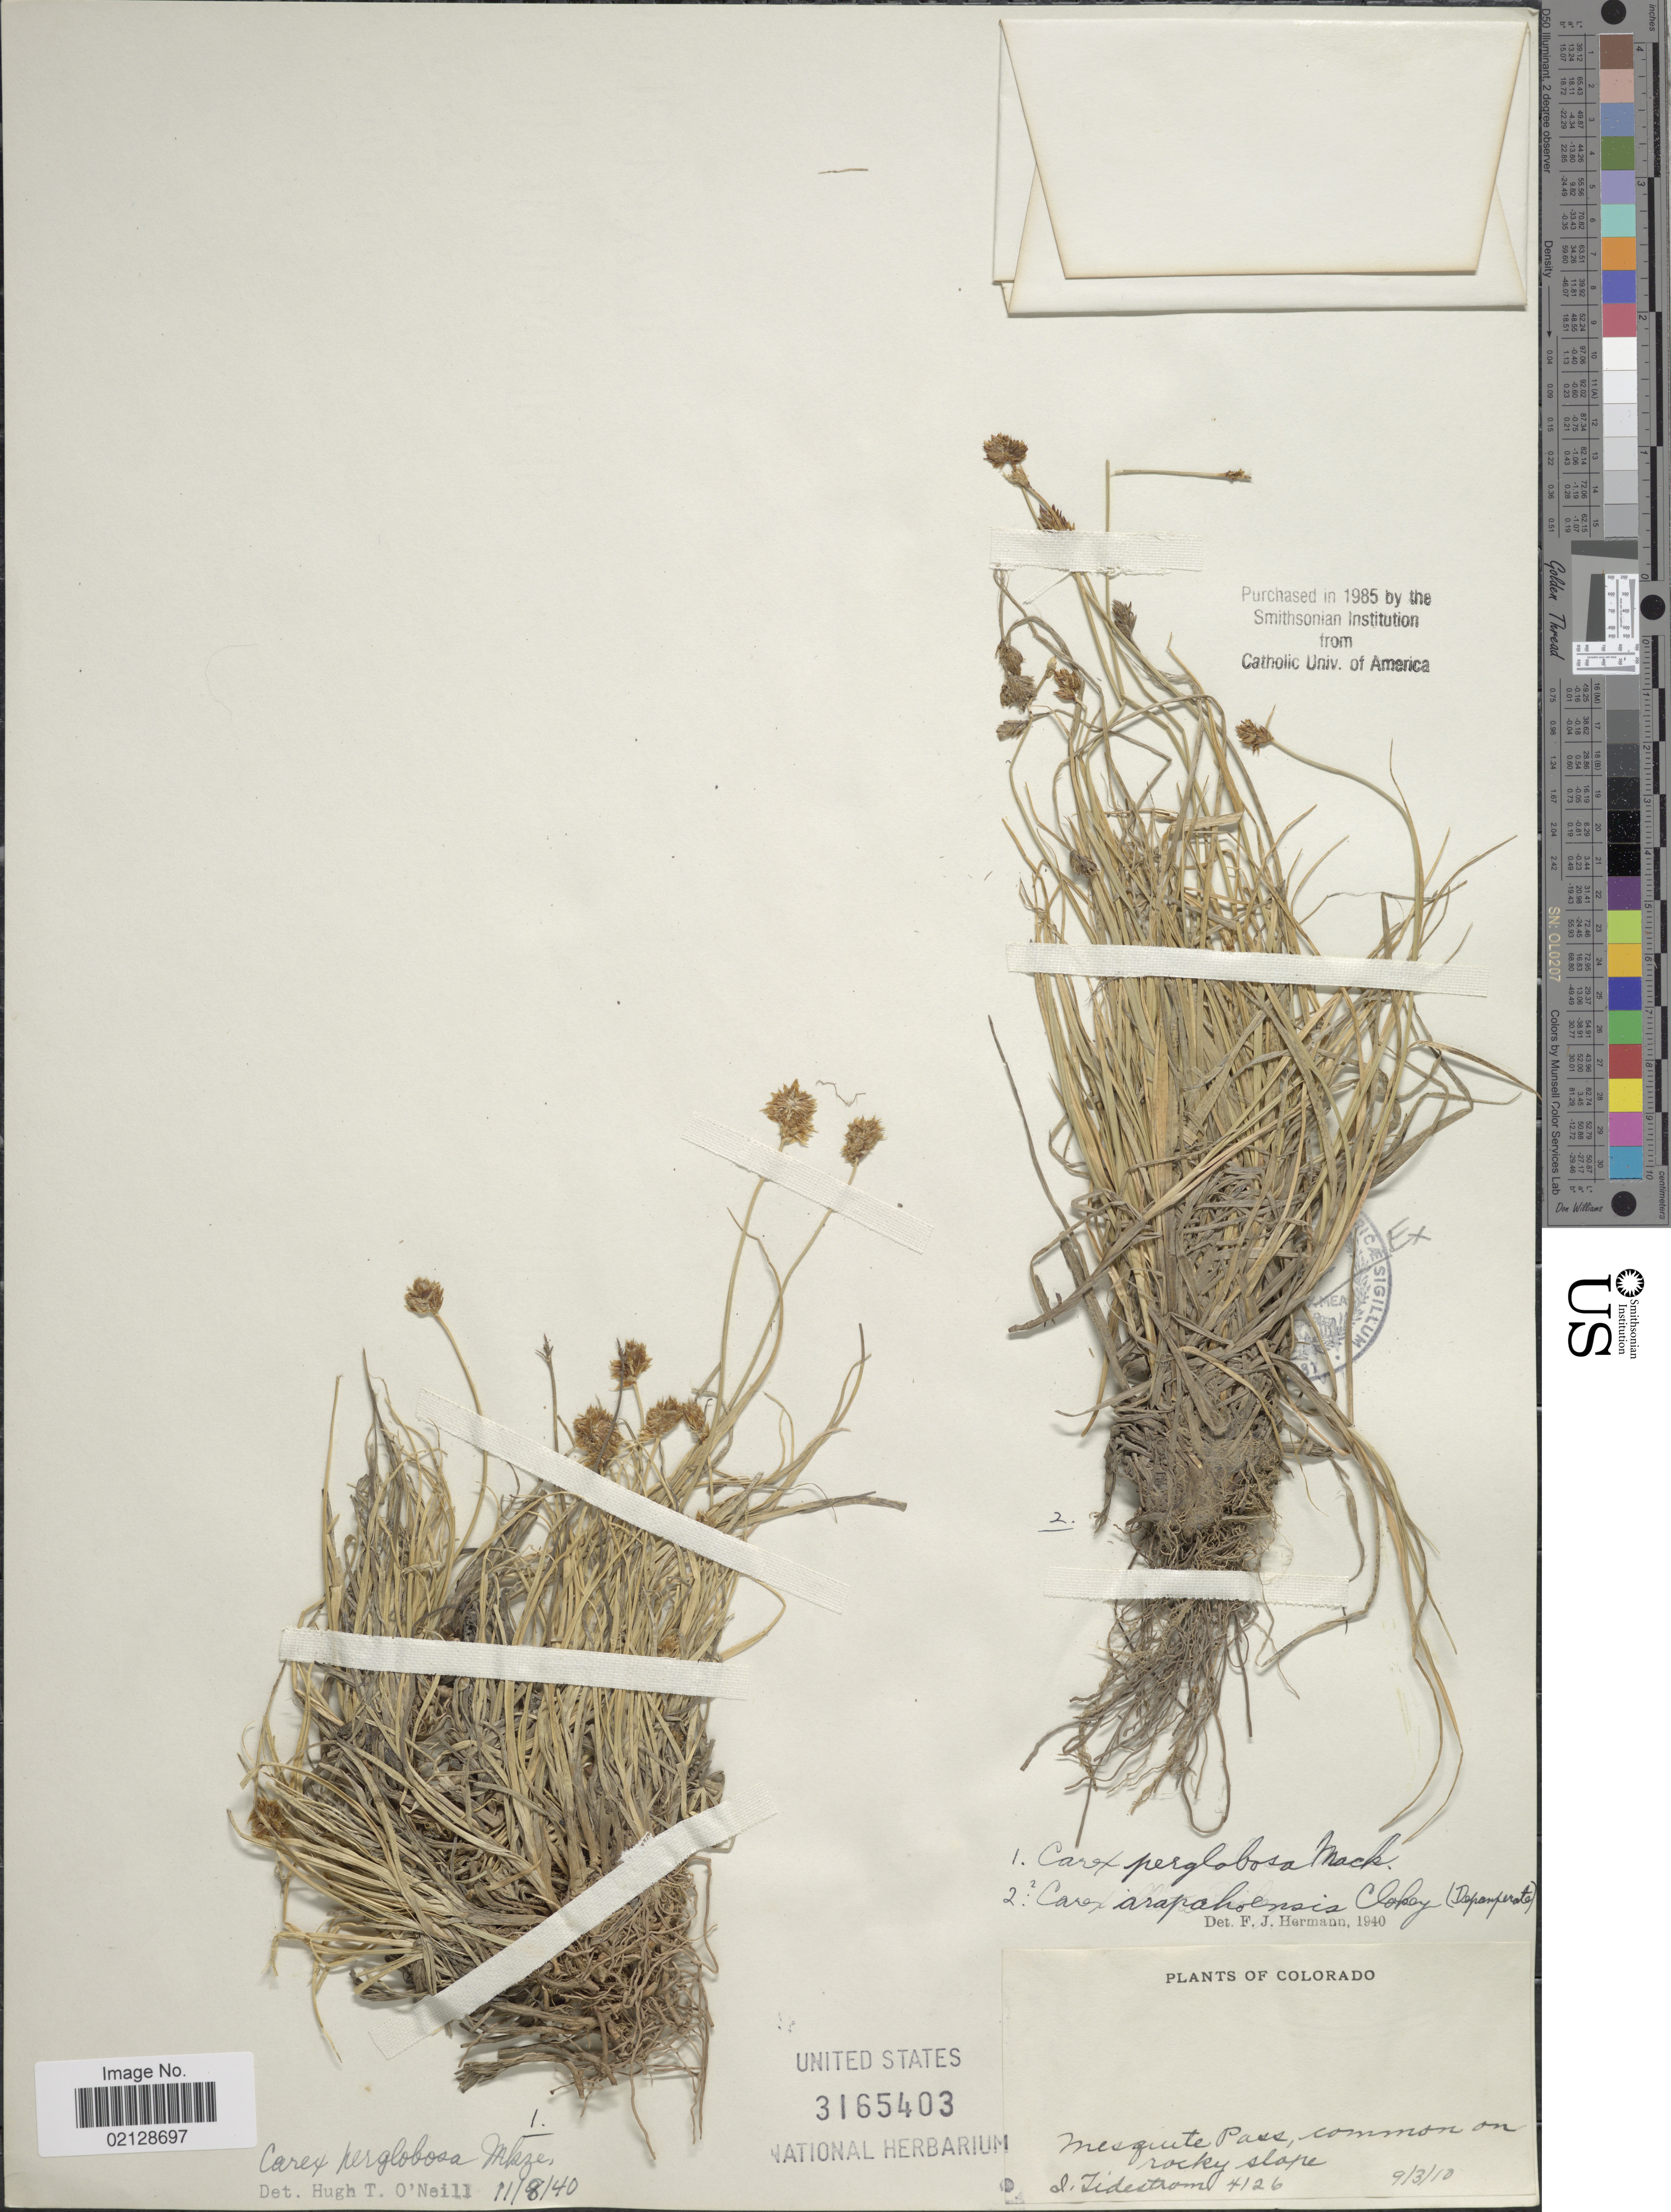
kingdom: Plantae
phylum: Tracheophyta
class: Liliopsida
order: Poales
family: Cyperaceae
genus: Carex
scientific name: Carex perglobosa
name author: Mack.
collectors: I. F. Tidestrom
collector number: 4126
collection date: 1910-09-03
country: United States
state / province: Colorado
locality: Mesquite Pass, common on rocky slope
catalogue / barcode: US 3165403